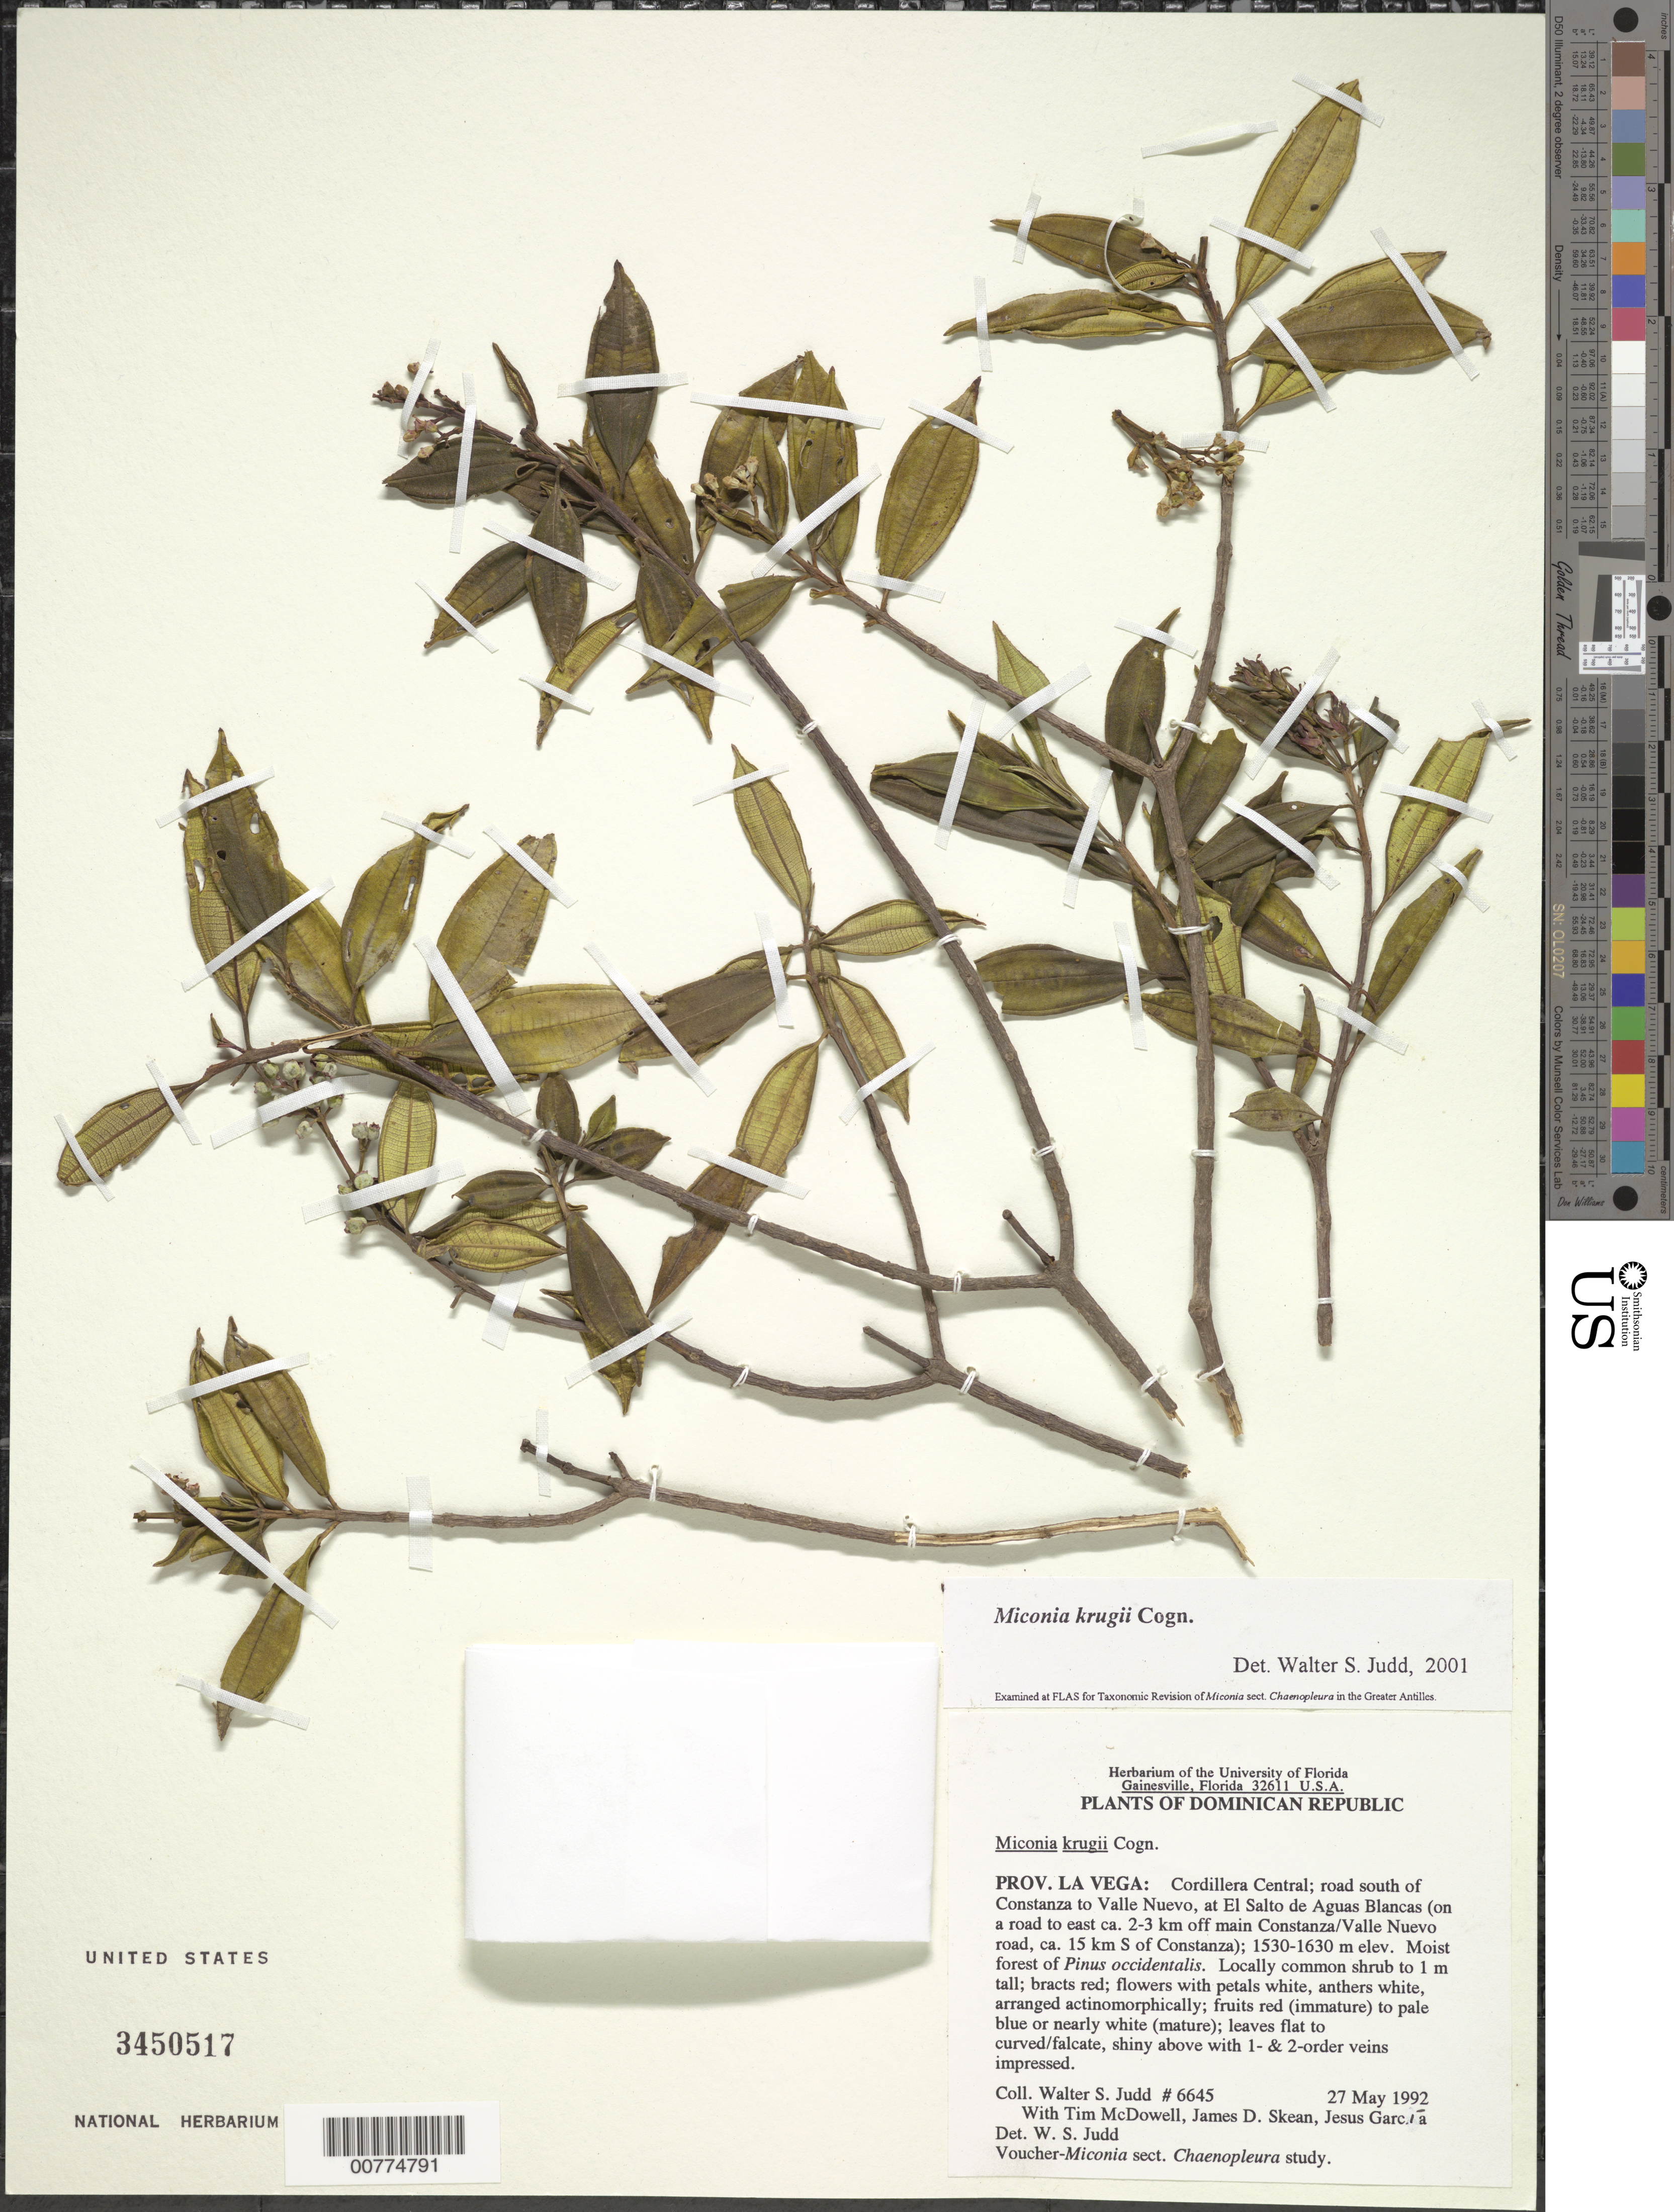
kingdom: Plantae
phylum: Tracheophyta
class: Magnoliopsida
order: Myrtales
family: Melastomataceae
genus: Miconia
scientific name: Miconia krugii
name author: Cogn.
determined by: Judd, Walter S.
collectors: W. S. Judd, T. McDowell, J. D. Skean & J. García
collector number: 6645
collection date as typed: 27 May 1992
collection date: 1992-05-27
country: Dominican Republic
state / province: La Vega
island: Hispaniola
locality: Cordillera Central, road south of Constanza to Valle Nuevo, at El Salto de Aguas Blancas (on a road to east 2-3 km off main Constanza/Valle Nuevo road, 15 km S of Constanza).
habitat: Moist forest of Pinus occidentalis.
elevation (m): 1530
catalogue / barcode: US 3450517